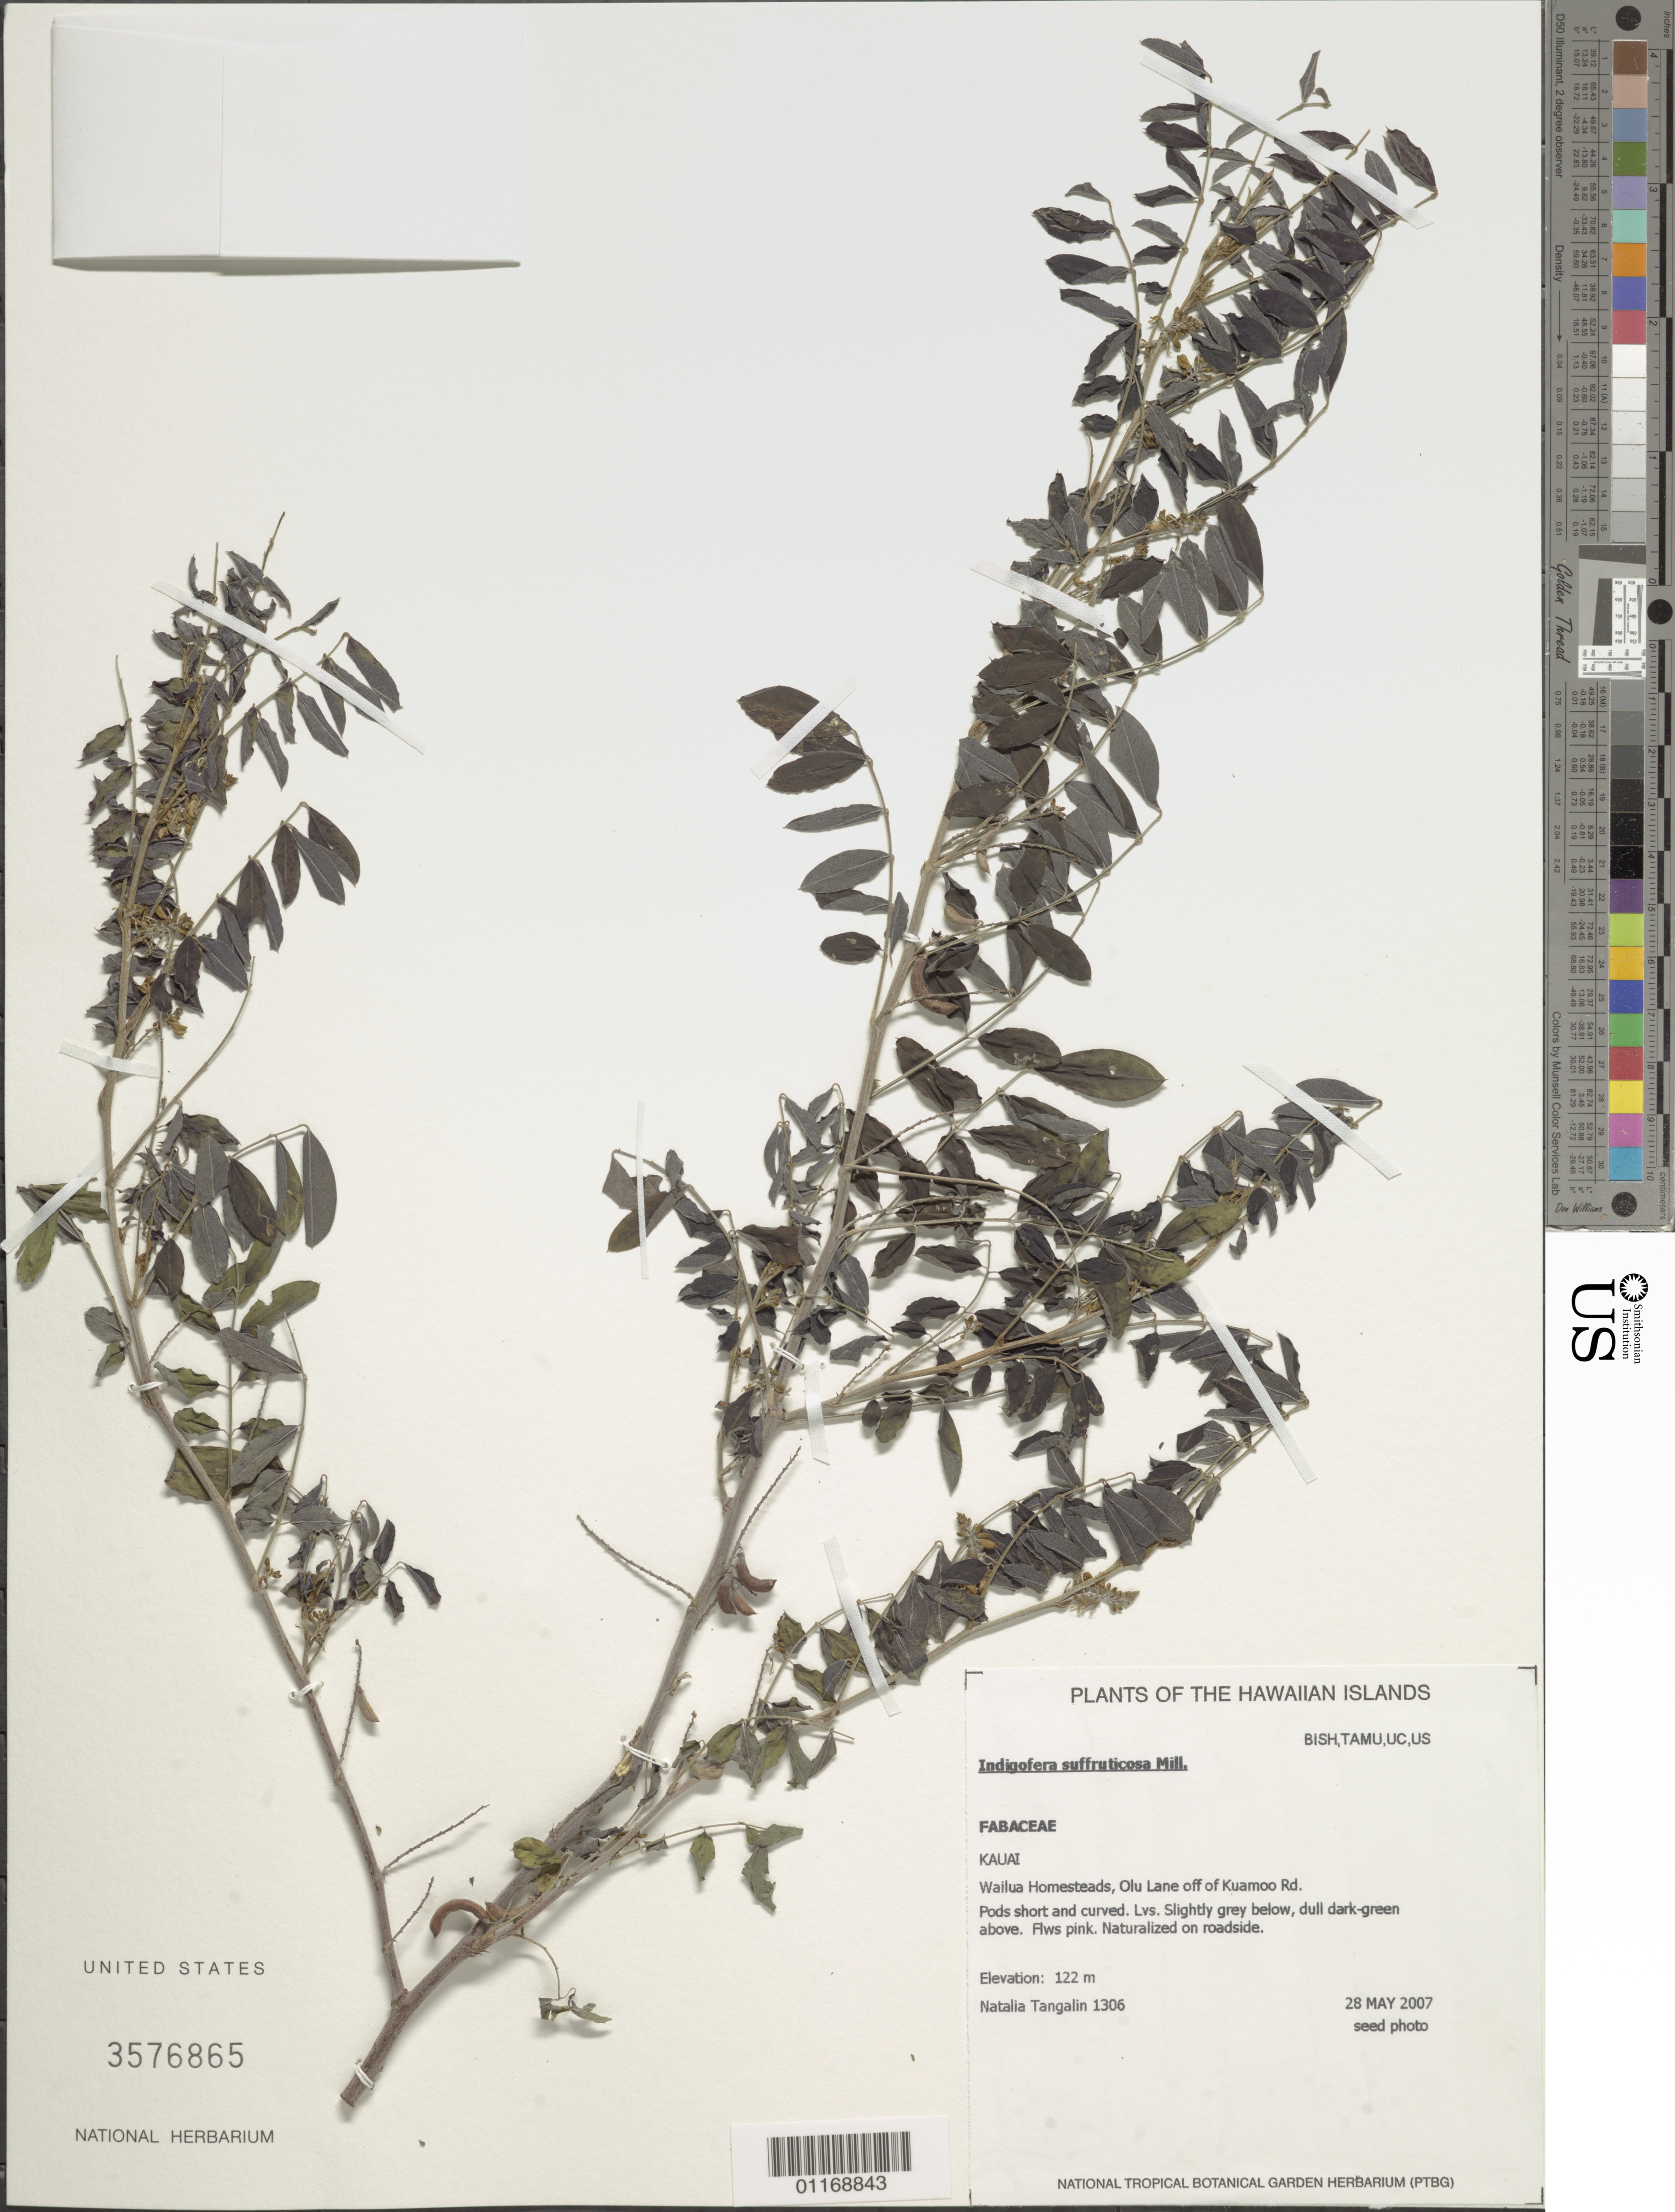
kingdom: Plantae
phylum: Tracheophyta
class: Magnoliopsida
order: Fabales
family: Fabaceae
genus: Indigofera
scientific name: Indigofera suffruticosa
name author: Mill.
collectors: N. Tangalin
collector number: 1306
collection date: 2007-05-28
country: United States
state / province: Hawaii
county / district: Kauai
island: Kaua'i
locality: Wailua Homesteads, Olu Lane off of Kuamoo Rd.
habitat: Roadside.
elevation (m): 122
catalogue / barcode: US 3576865